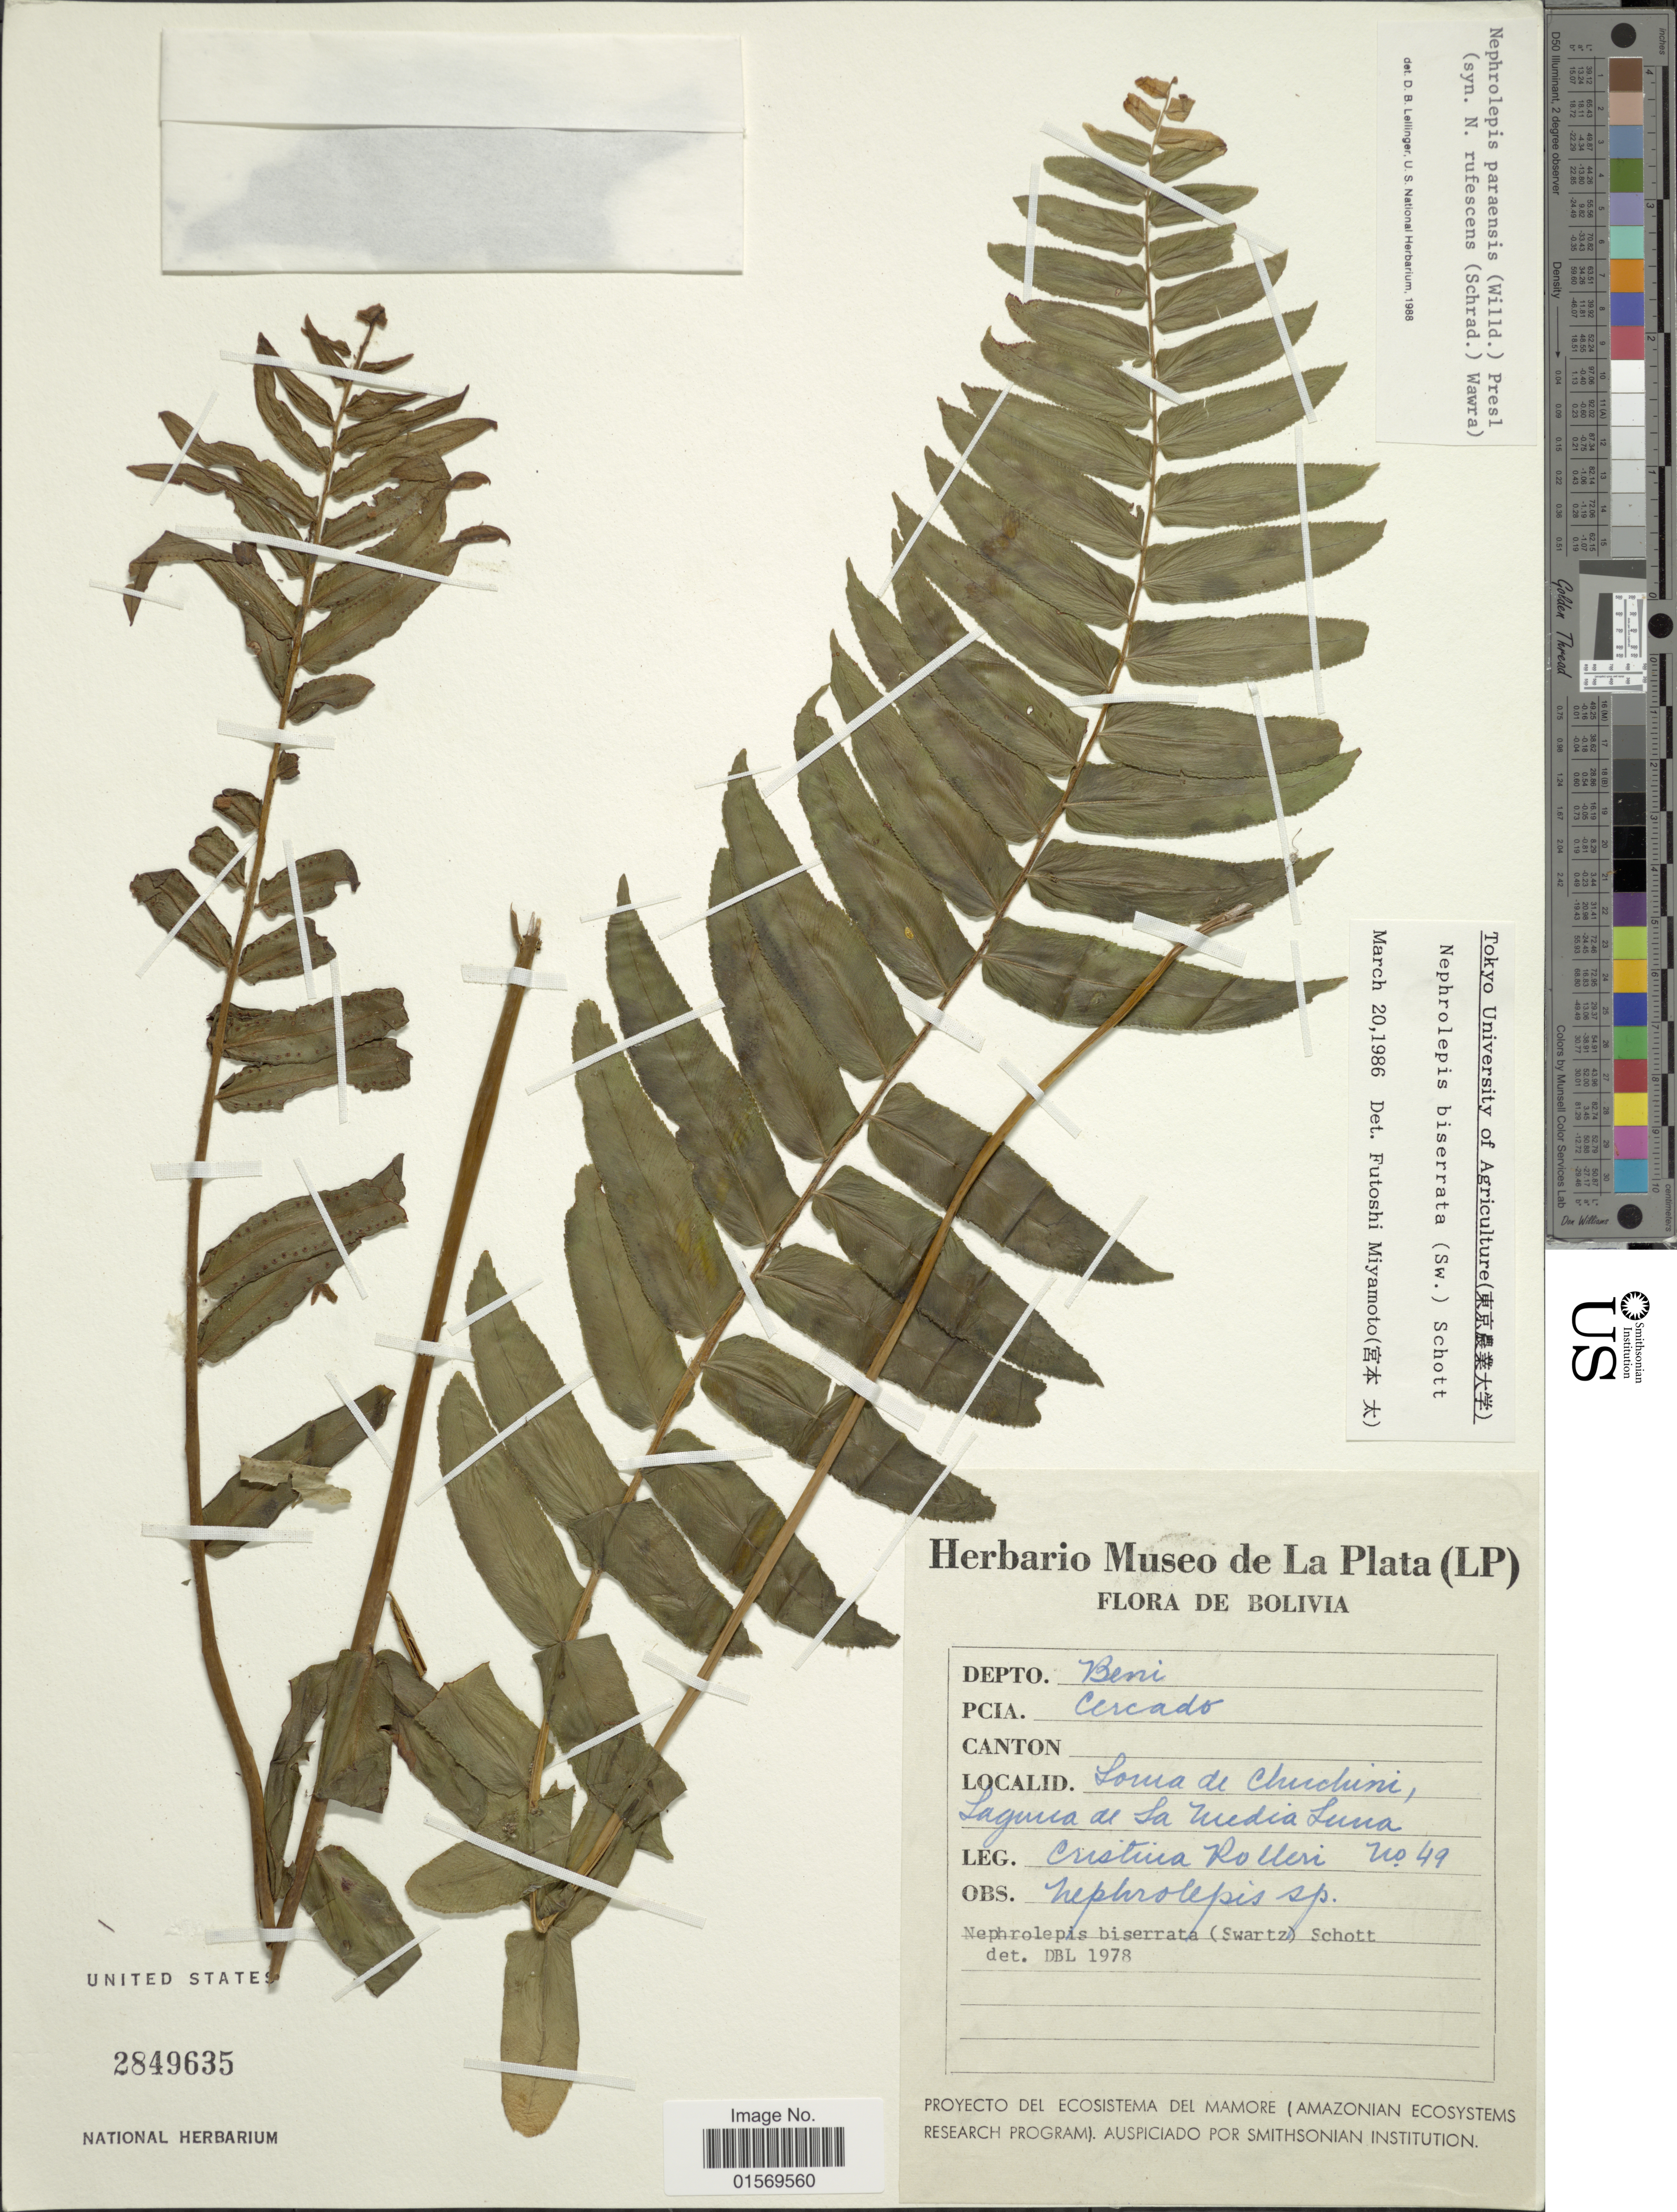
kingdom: Plantae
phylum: Tracheophyta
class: Polypodiopsida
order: Polypodiales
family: Nephrolepidaceae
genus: Nephrolepis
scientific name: Nephrolepis biserrata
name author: (Sw.) Schott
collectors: C. Rolleri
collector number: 49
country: Bolivia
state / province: Beni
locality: Pcia. Cercado, Loma de Chuchini, Laguna de la media Luna.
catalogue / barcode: US 2849635